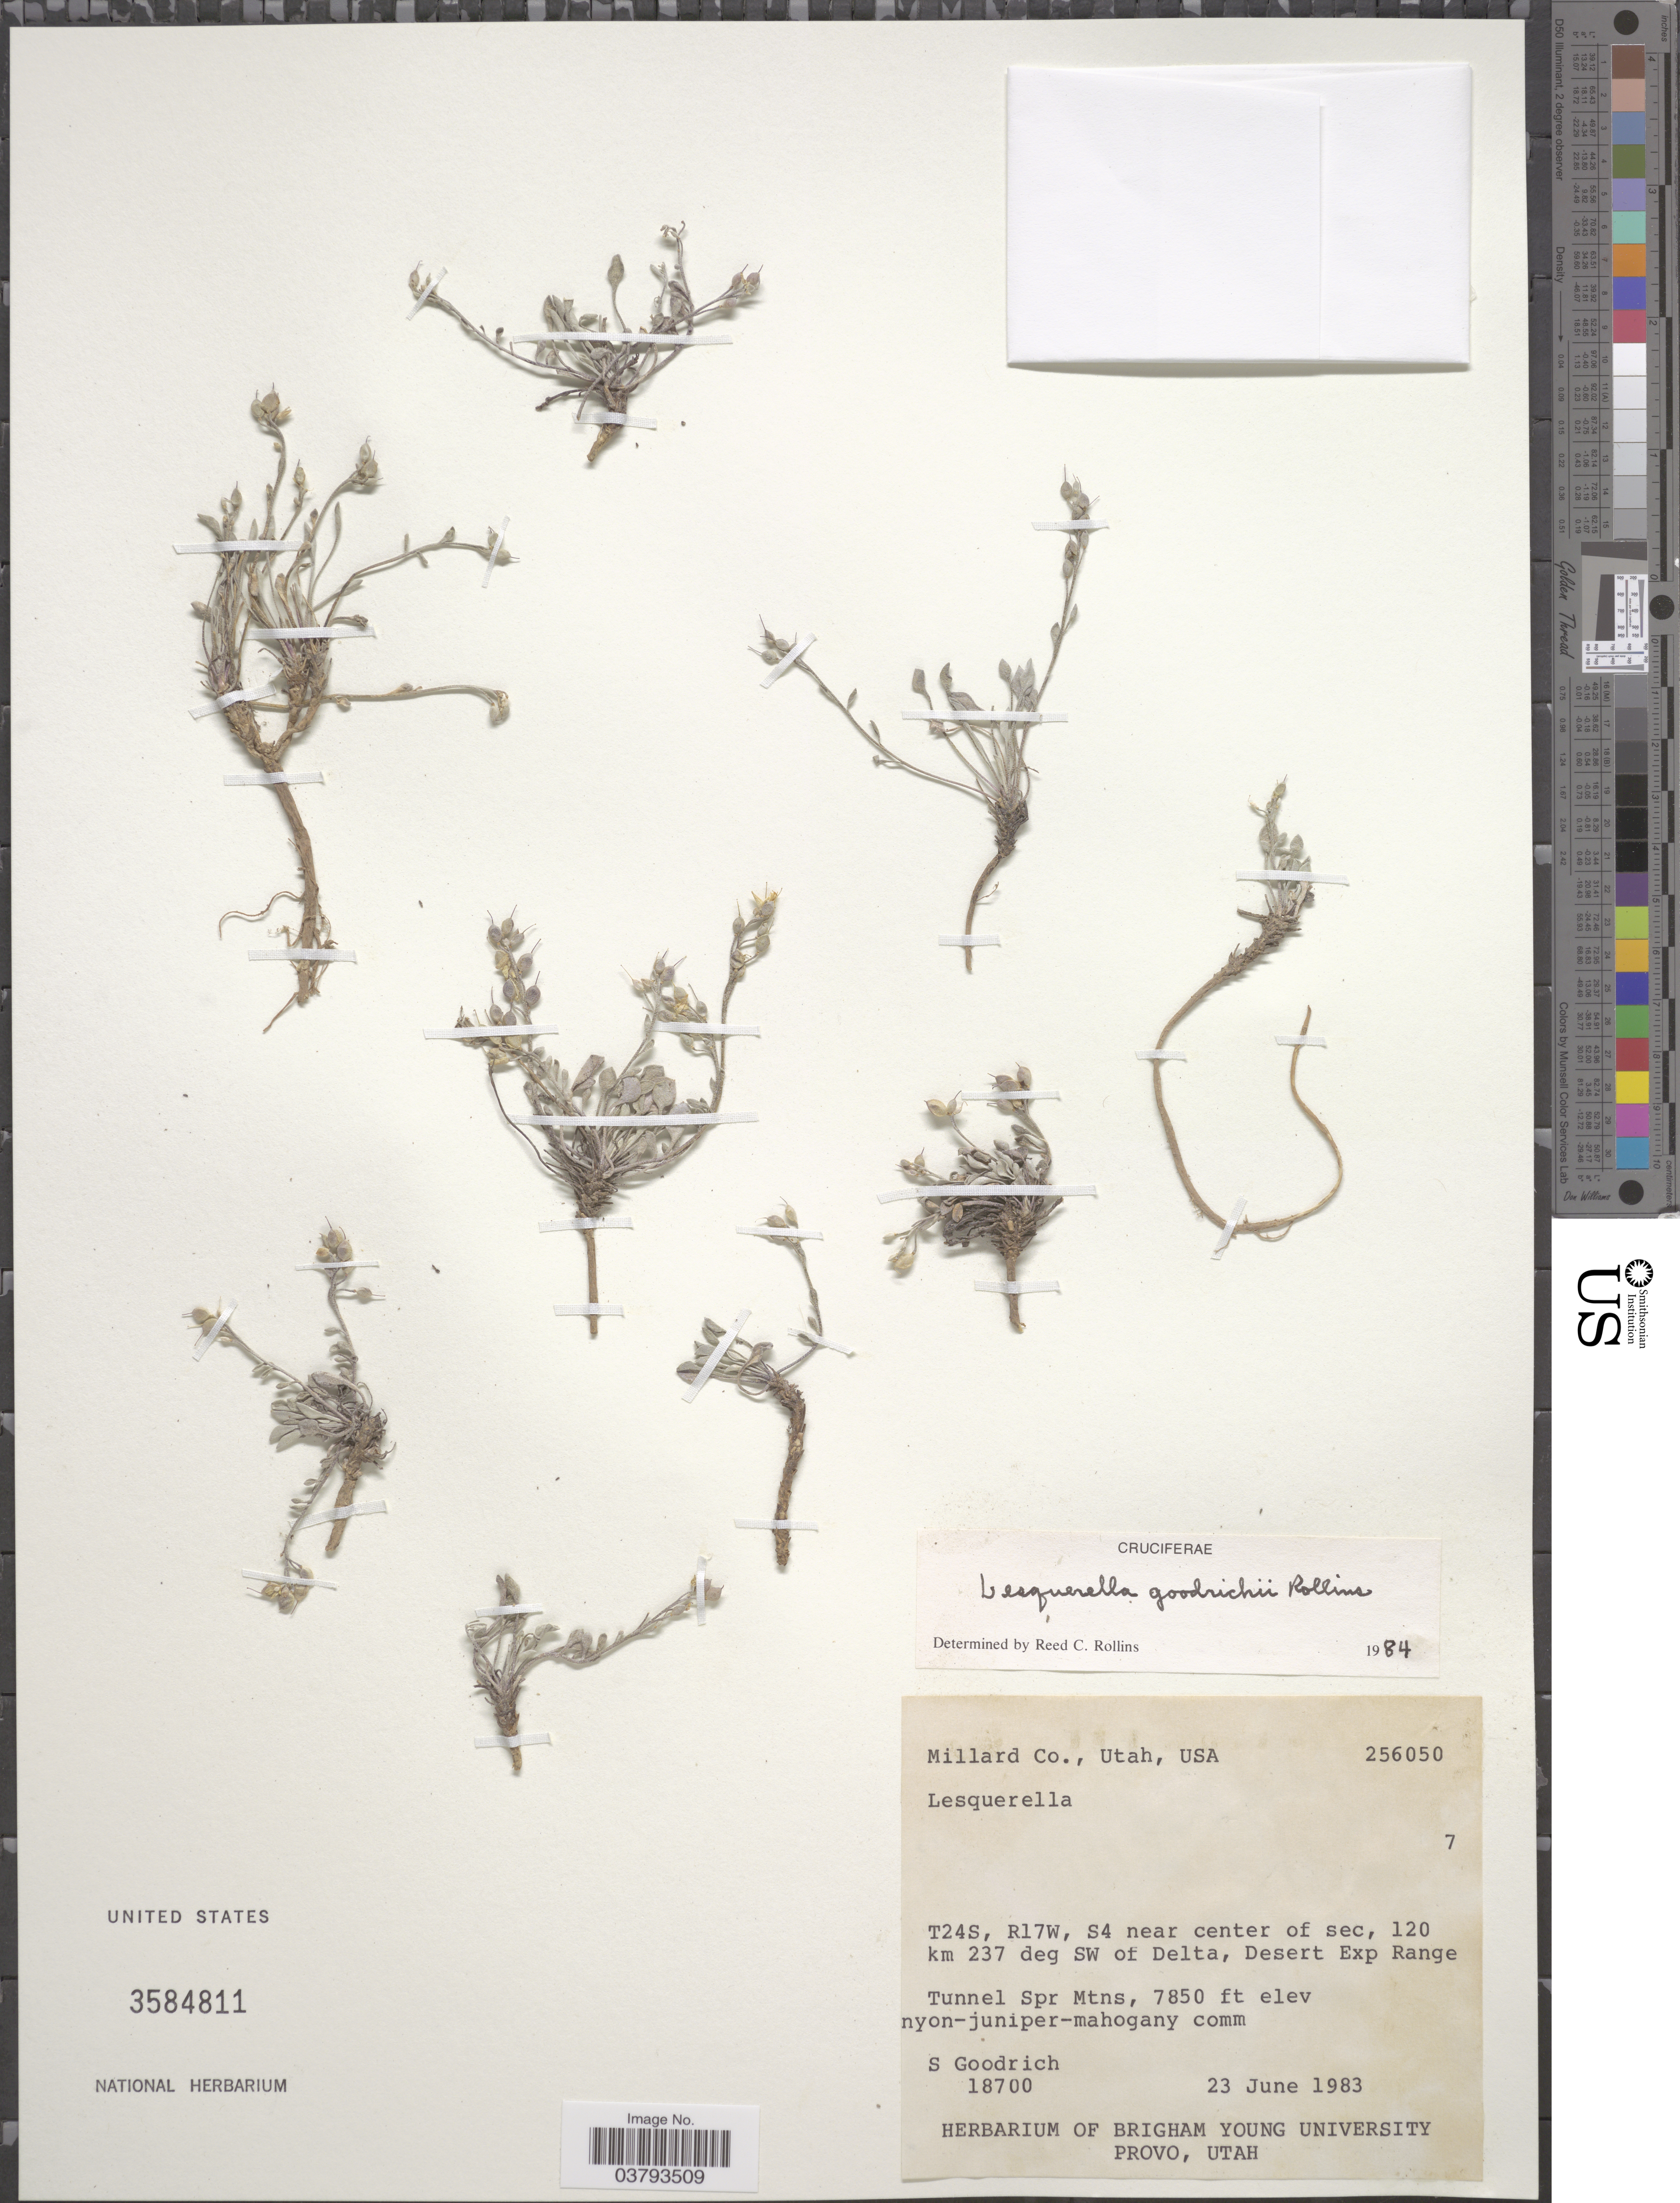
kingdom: Plantae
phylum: Tracheophyta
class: Magnoliopsida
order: Brassicales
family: Brassicaceae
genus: Lesquerella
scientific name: Lesquerella goodrichii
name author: Rollins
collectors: S. Goodrich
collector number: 18700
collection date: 1983-06-23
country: United States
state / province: Utah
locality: Millard Co. T24S, R17W, S4, near center of sec, 120 km 237 deg SW of Delta, Desert Exp Range. Tunnel Spr Mtns.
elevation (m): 2393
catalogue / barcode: US 3584811